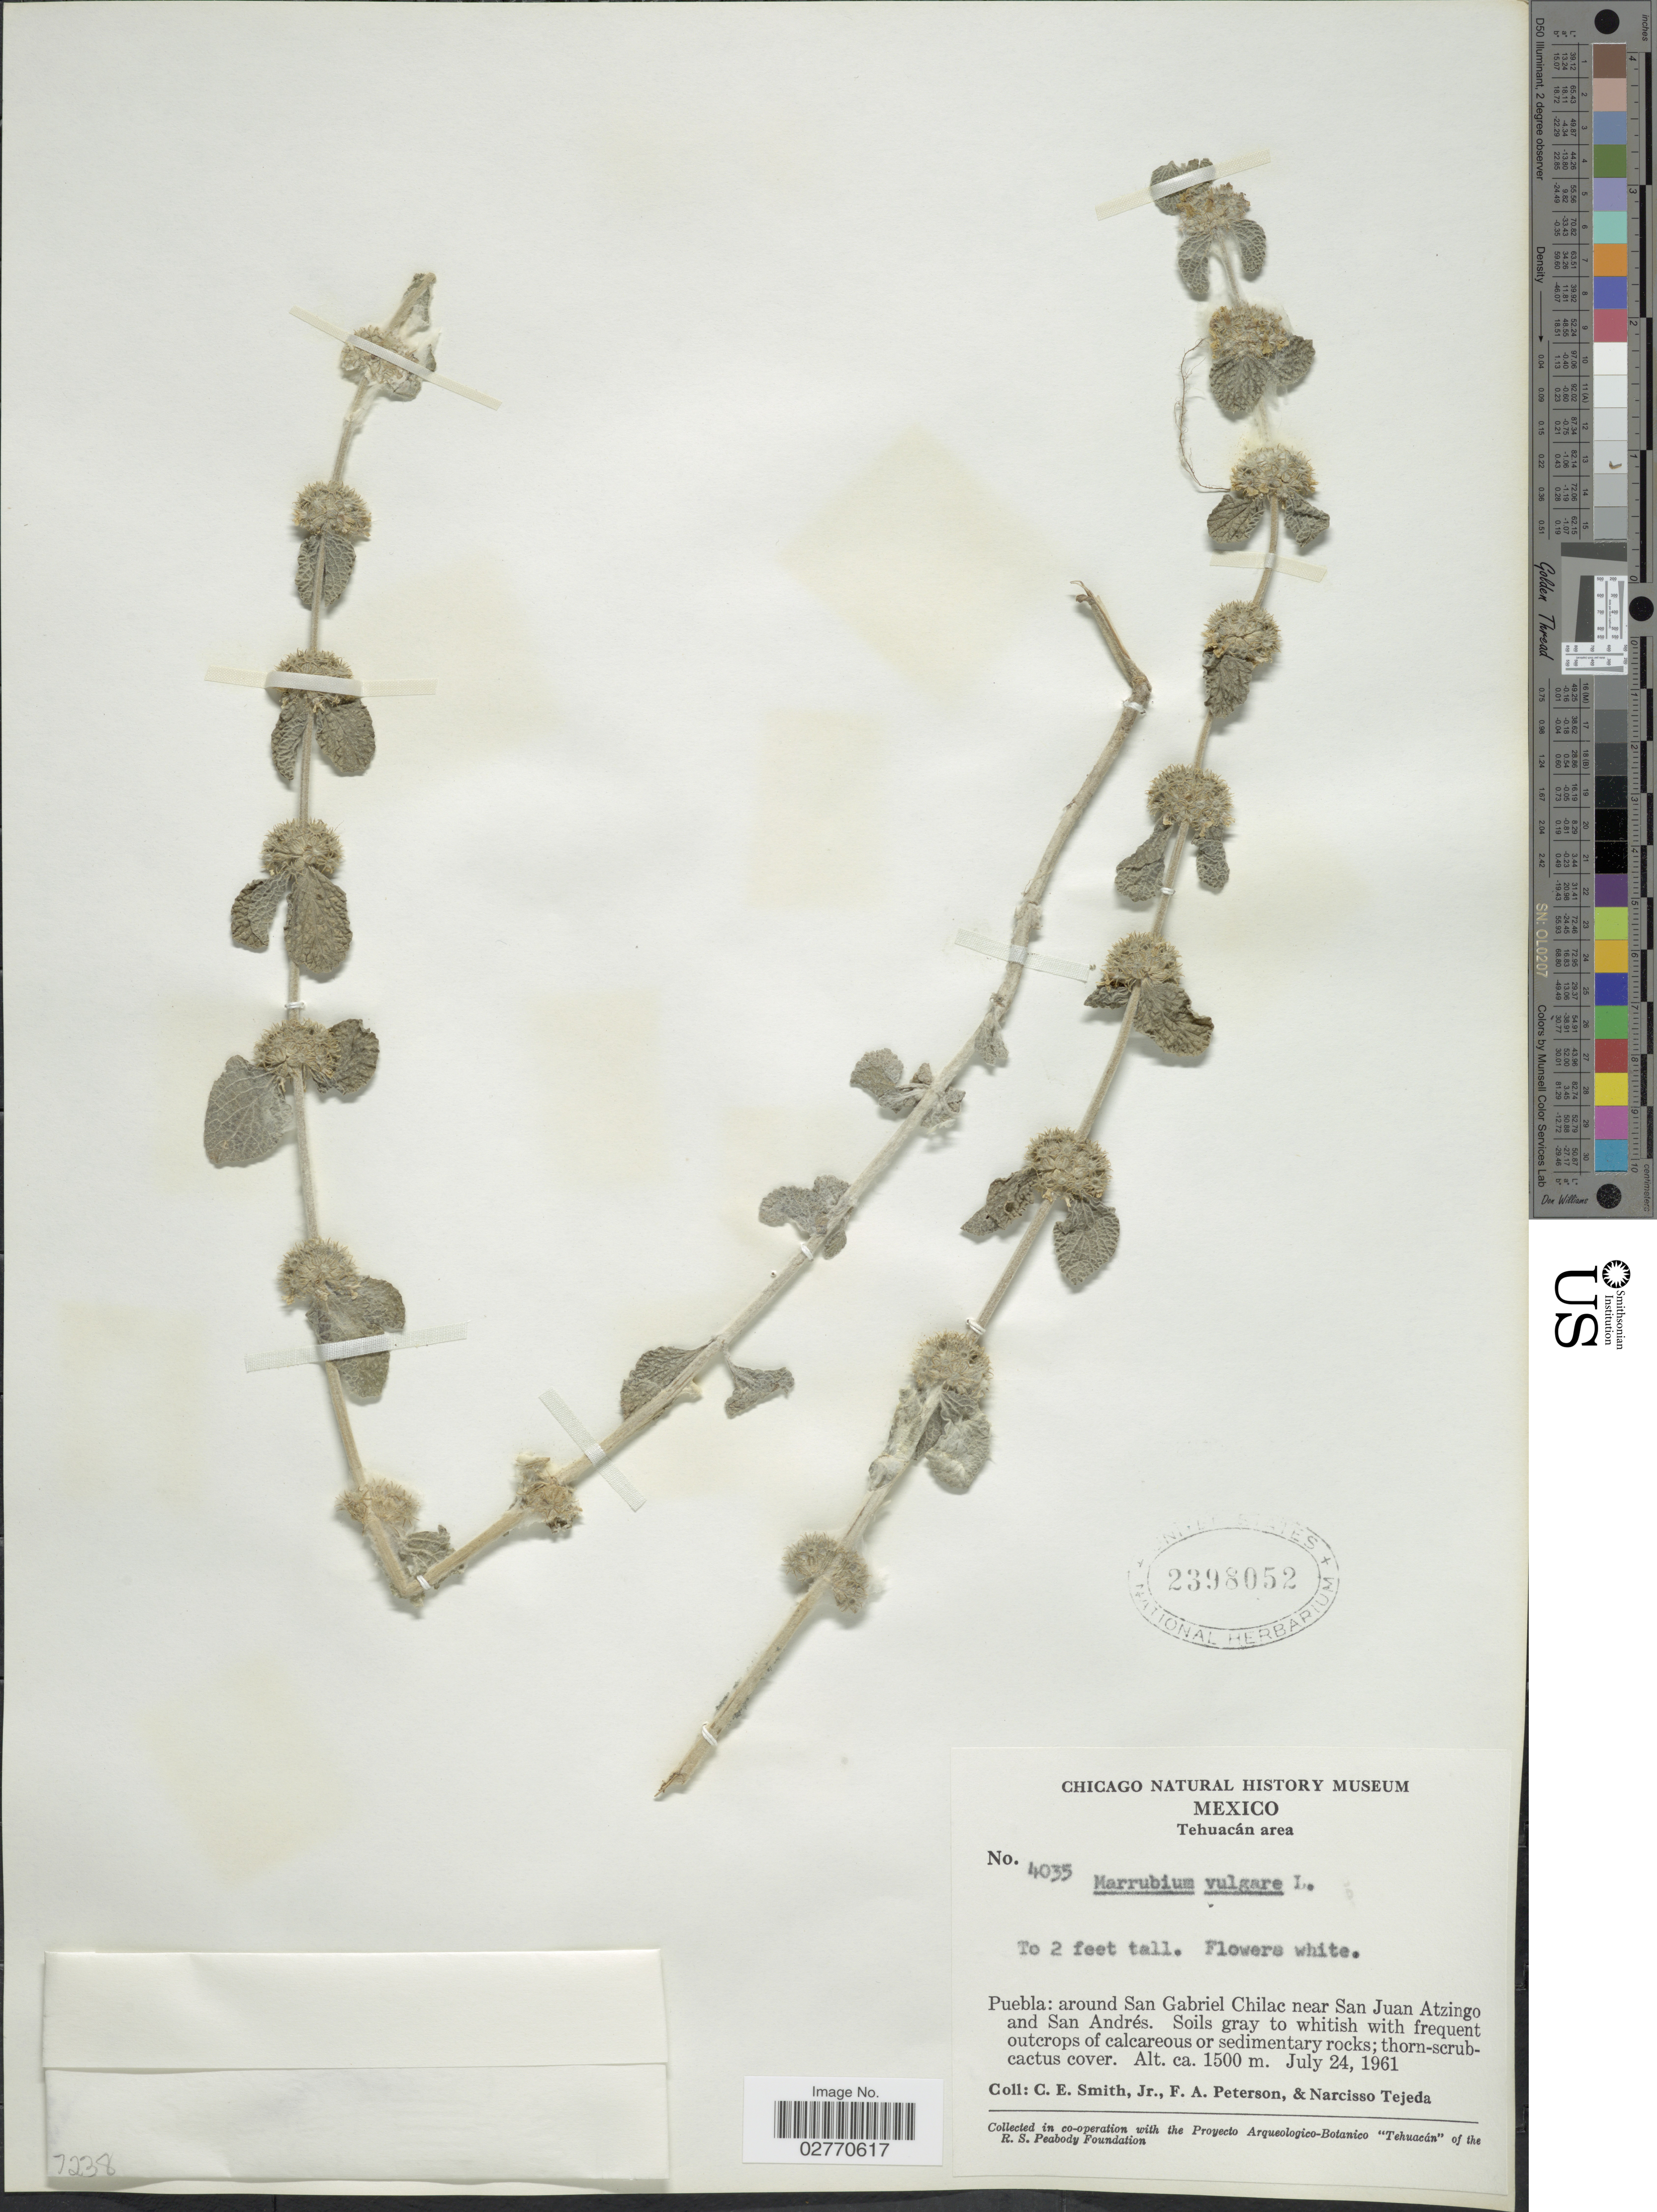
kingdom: Plantae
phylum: Tracheophyta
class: Magnoliopsida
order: Lamiales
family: Lamiaceae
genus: Marrubium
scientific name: Marrubium vulgare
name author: L.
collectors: C. E. Smith Jr., F. A. Peterson & N. Tejeda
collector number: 4035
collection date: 1961-07-24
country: Mexico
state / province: Puebla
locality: Tehuacán area, around San Gabriel Chilac near San Juan Atzingo and San Andrés.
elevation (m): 1500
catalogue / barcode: US 2398052